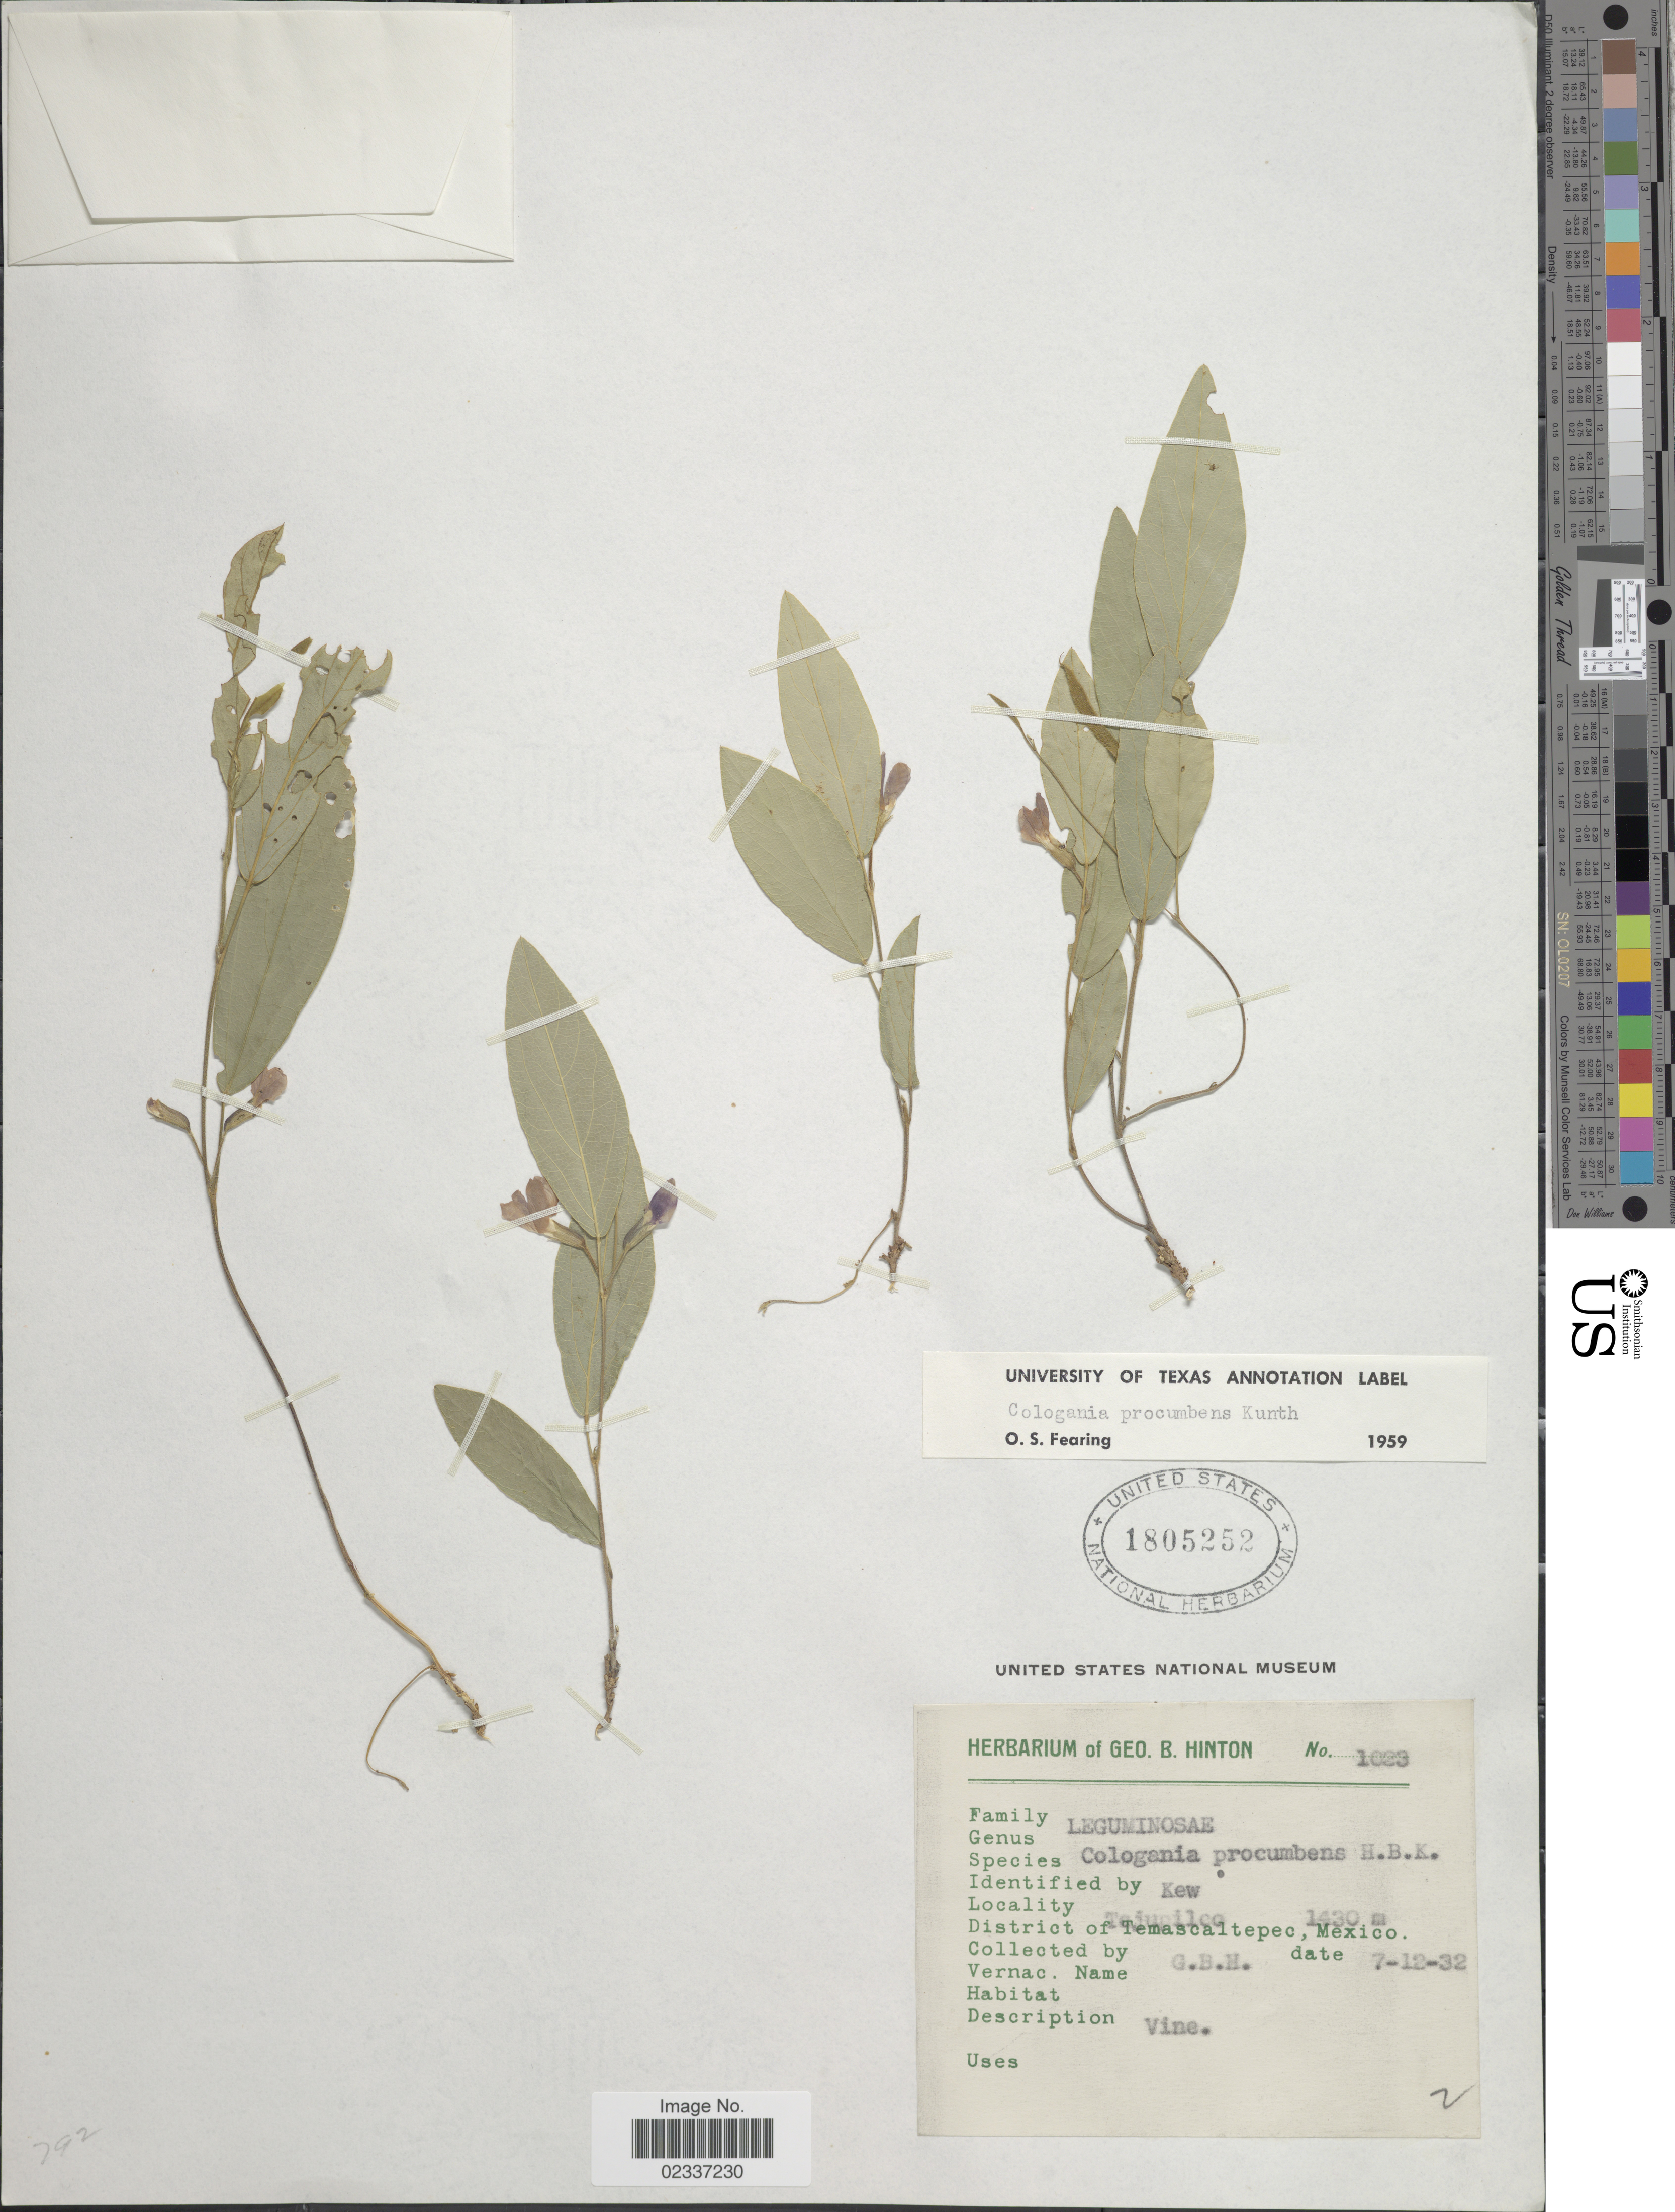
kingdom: Plantae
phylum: Tracheophyta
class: Magnoliopsida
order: Fabales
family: Fabaceae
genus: Cologania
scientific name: Cologania procumbens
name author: Kunth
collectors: G. B. Hinton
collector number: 1023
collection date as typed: Transcribed d/m/y: 12/7/32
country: Mexico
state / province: México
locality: Tejuailco, District of Temascaltepec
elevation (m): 1430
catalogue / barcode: US 1805252